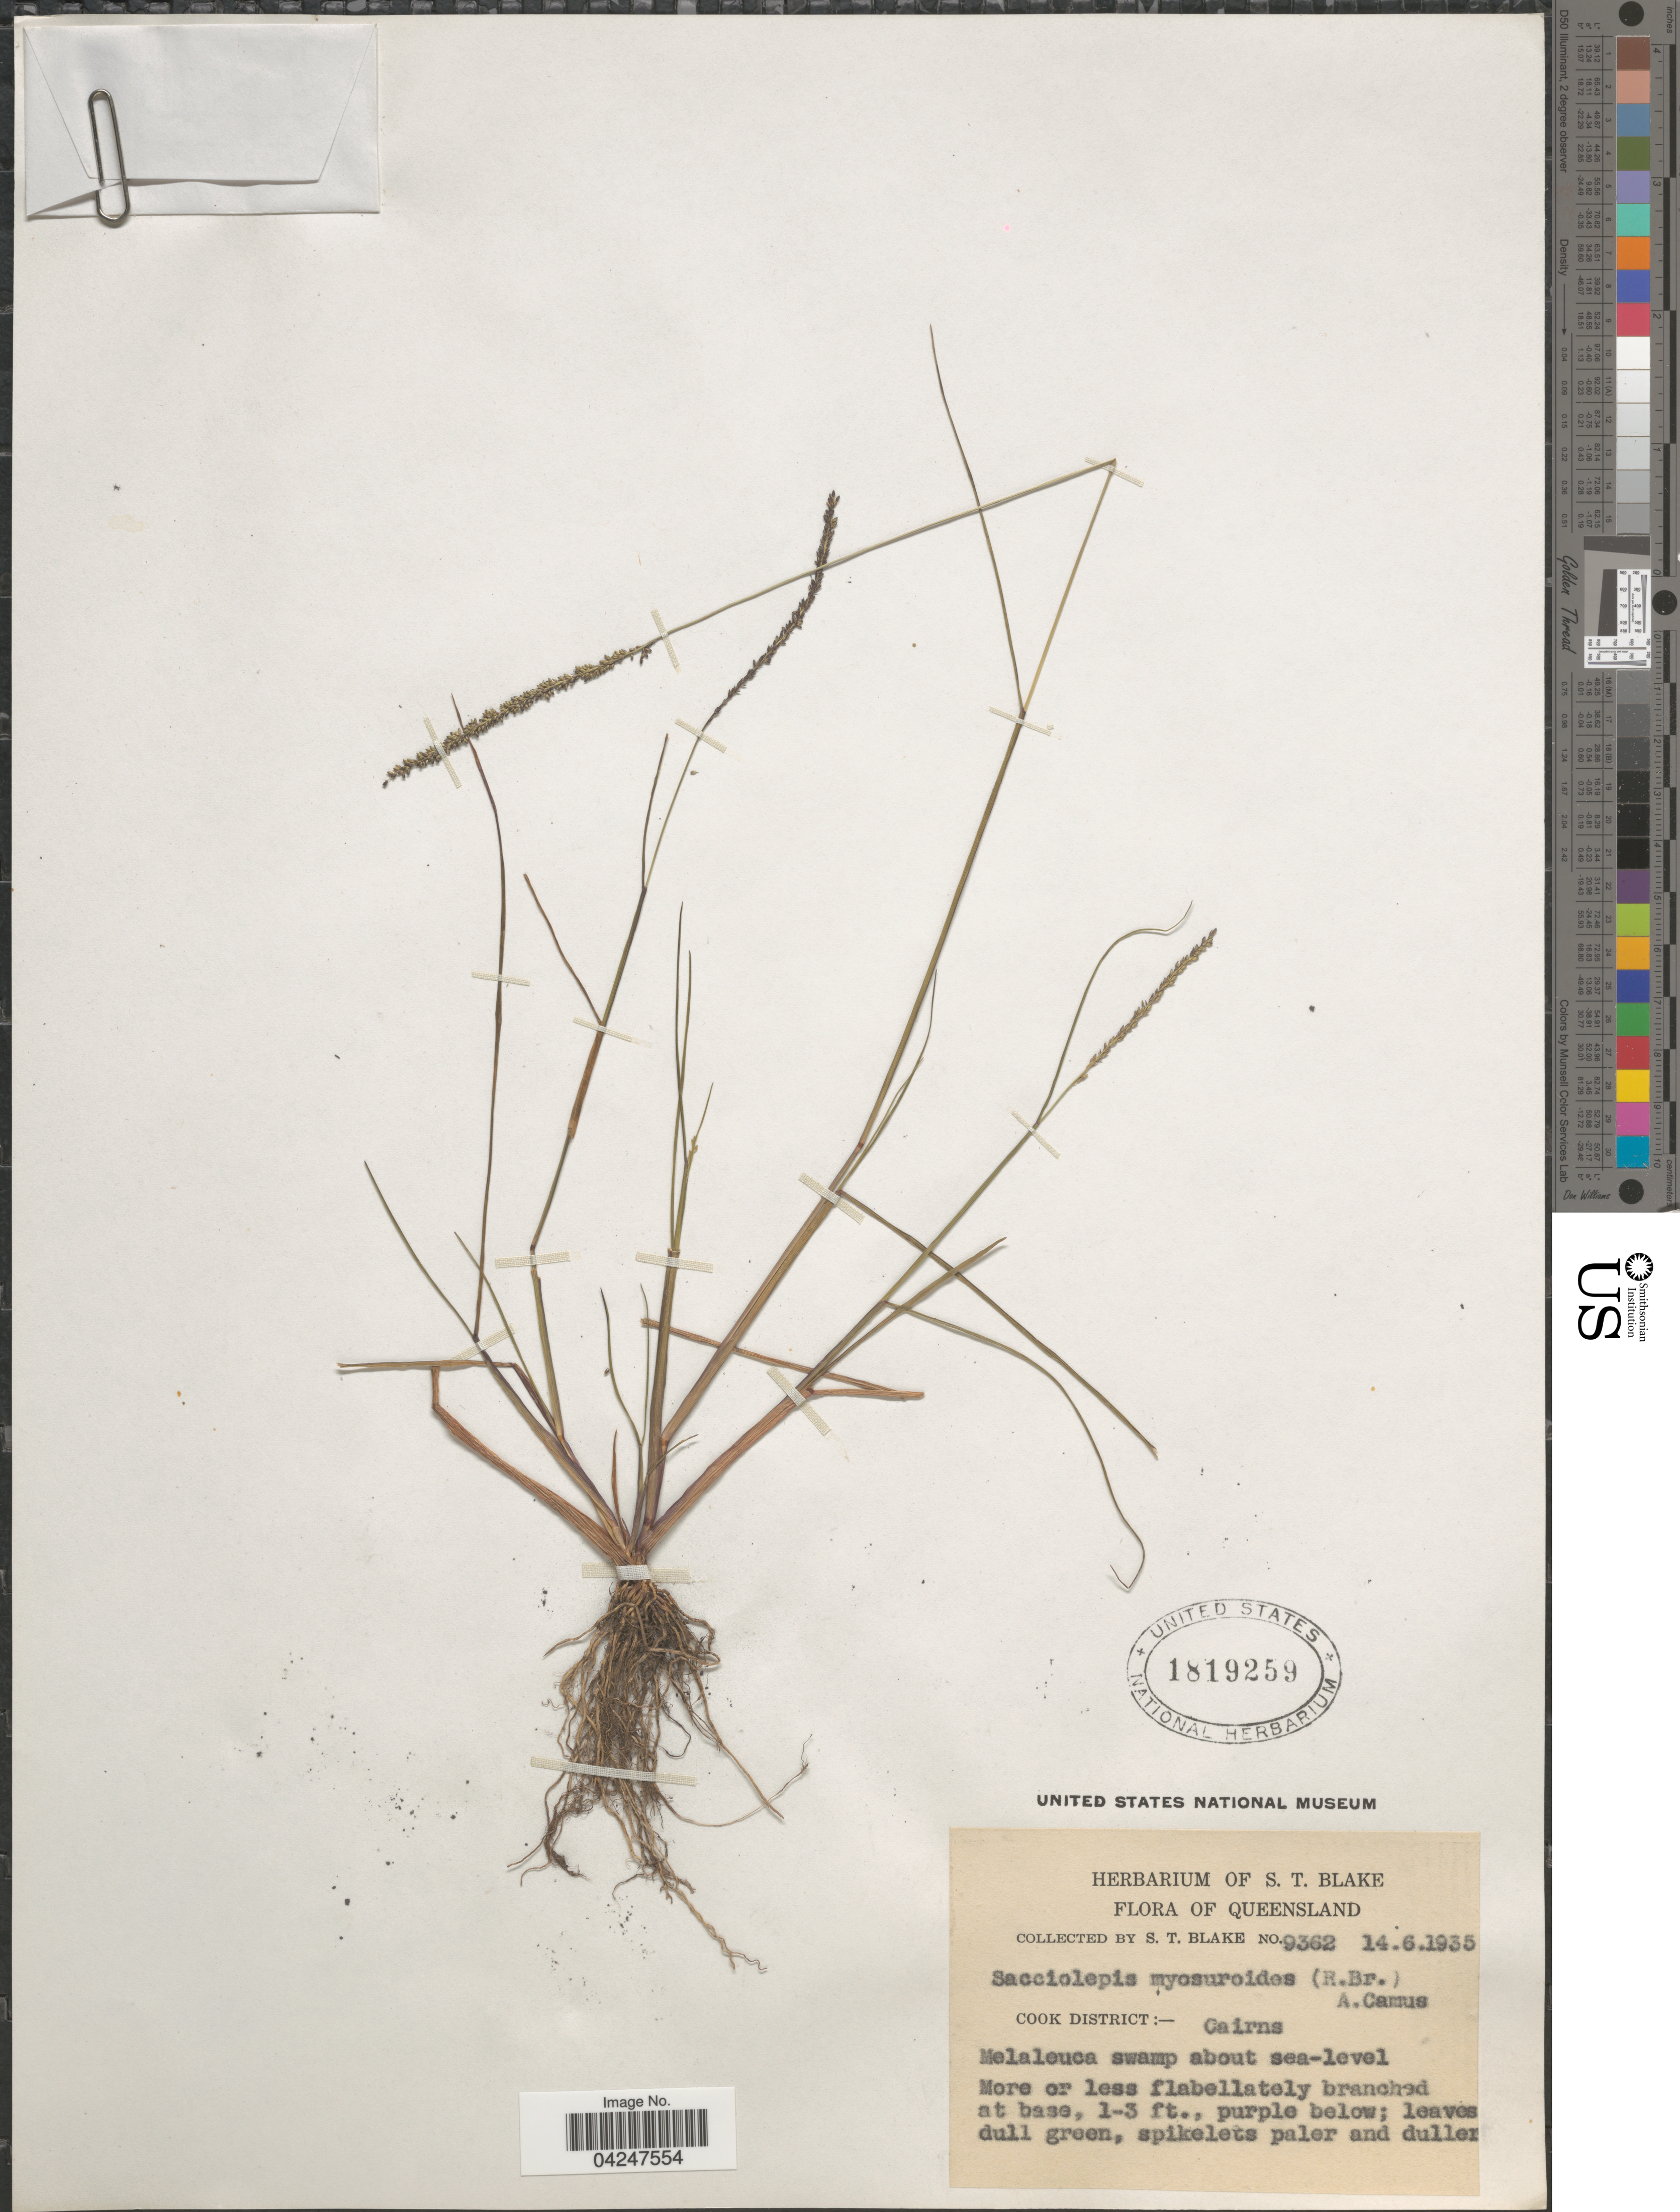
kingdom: Plantae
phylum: Tracheophyta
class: Liliopsida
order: Poales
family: Poaceae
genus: Sacciolepis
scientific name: Sacciolepis myosuroides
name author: (R. Br.) Chase ex E.G. Camus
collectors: S. T. Blake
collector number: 9362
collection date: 1935-06-14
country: Australia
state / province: Queensland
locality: Cook District: Gairns.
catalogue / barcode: US 1819259